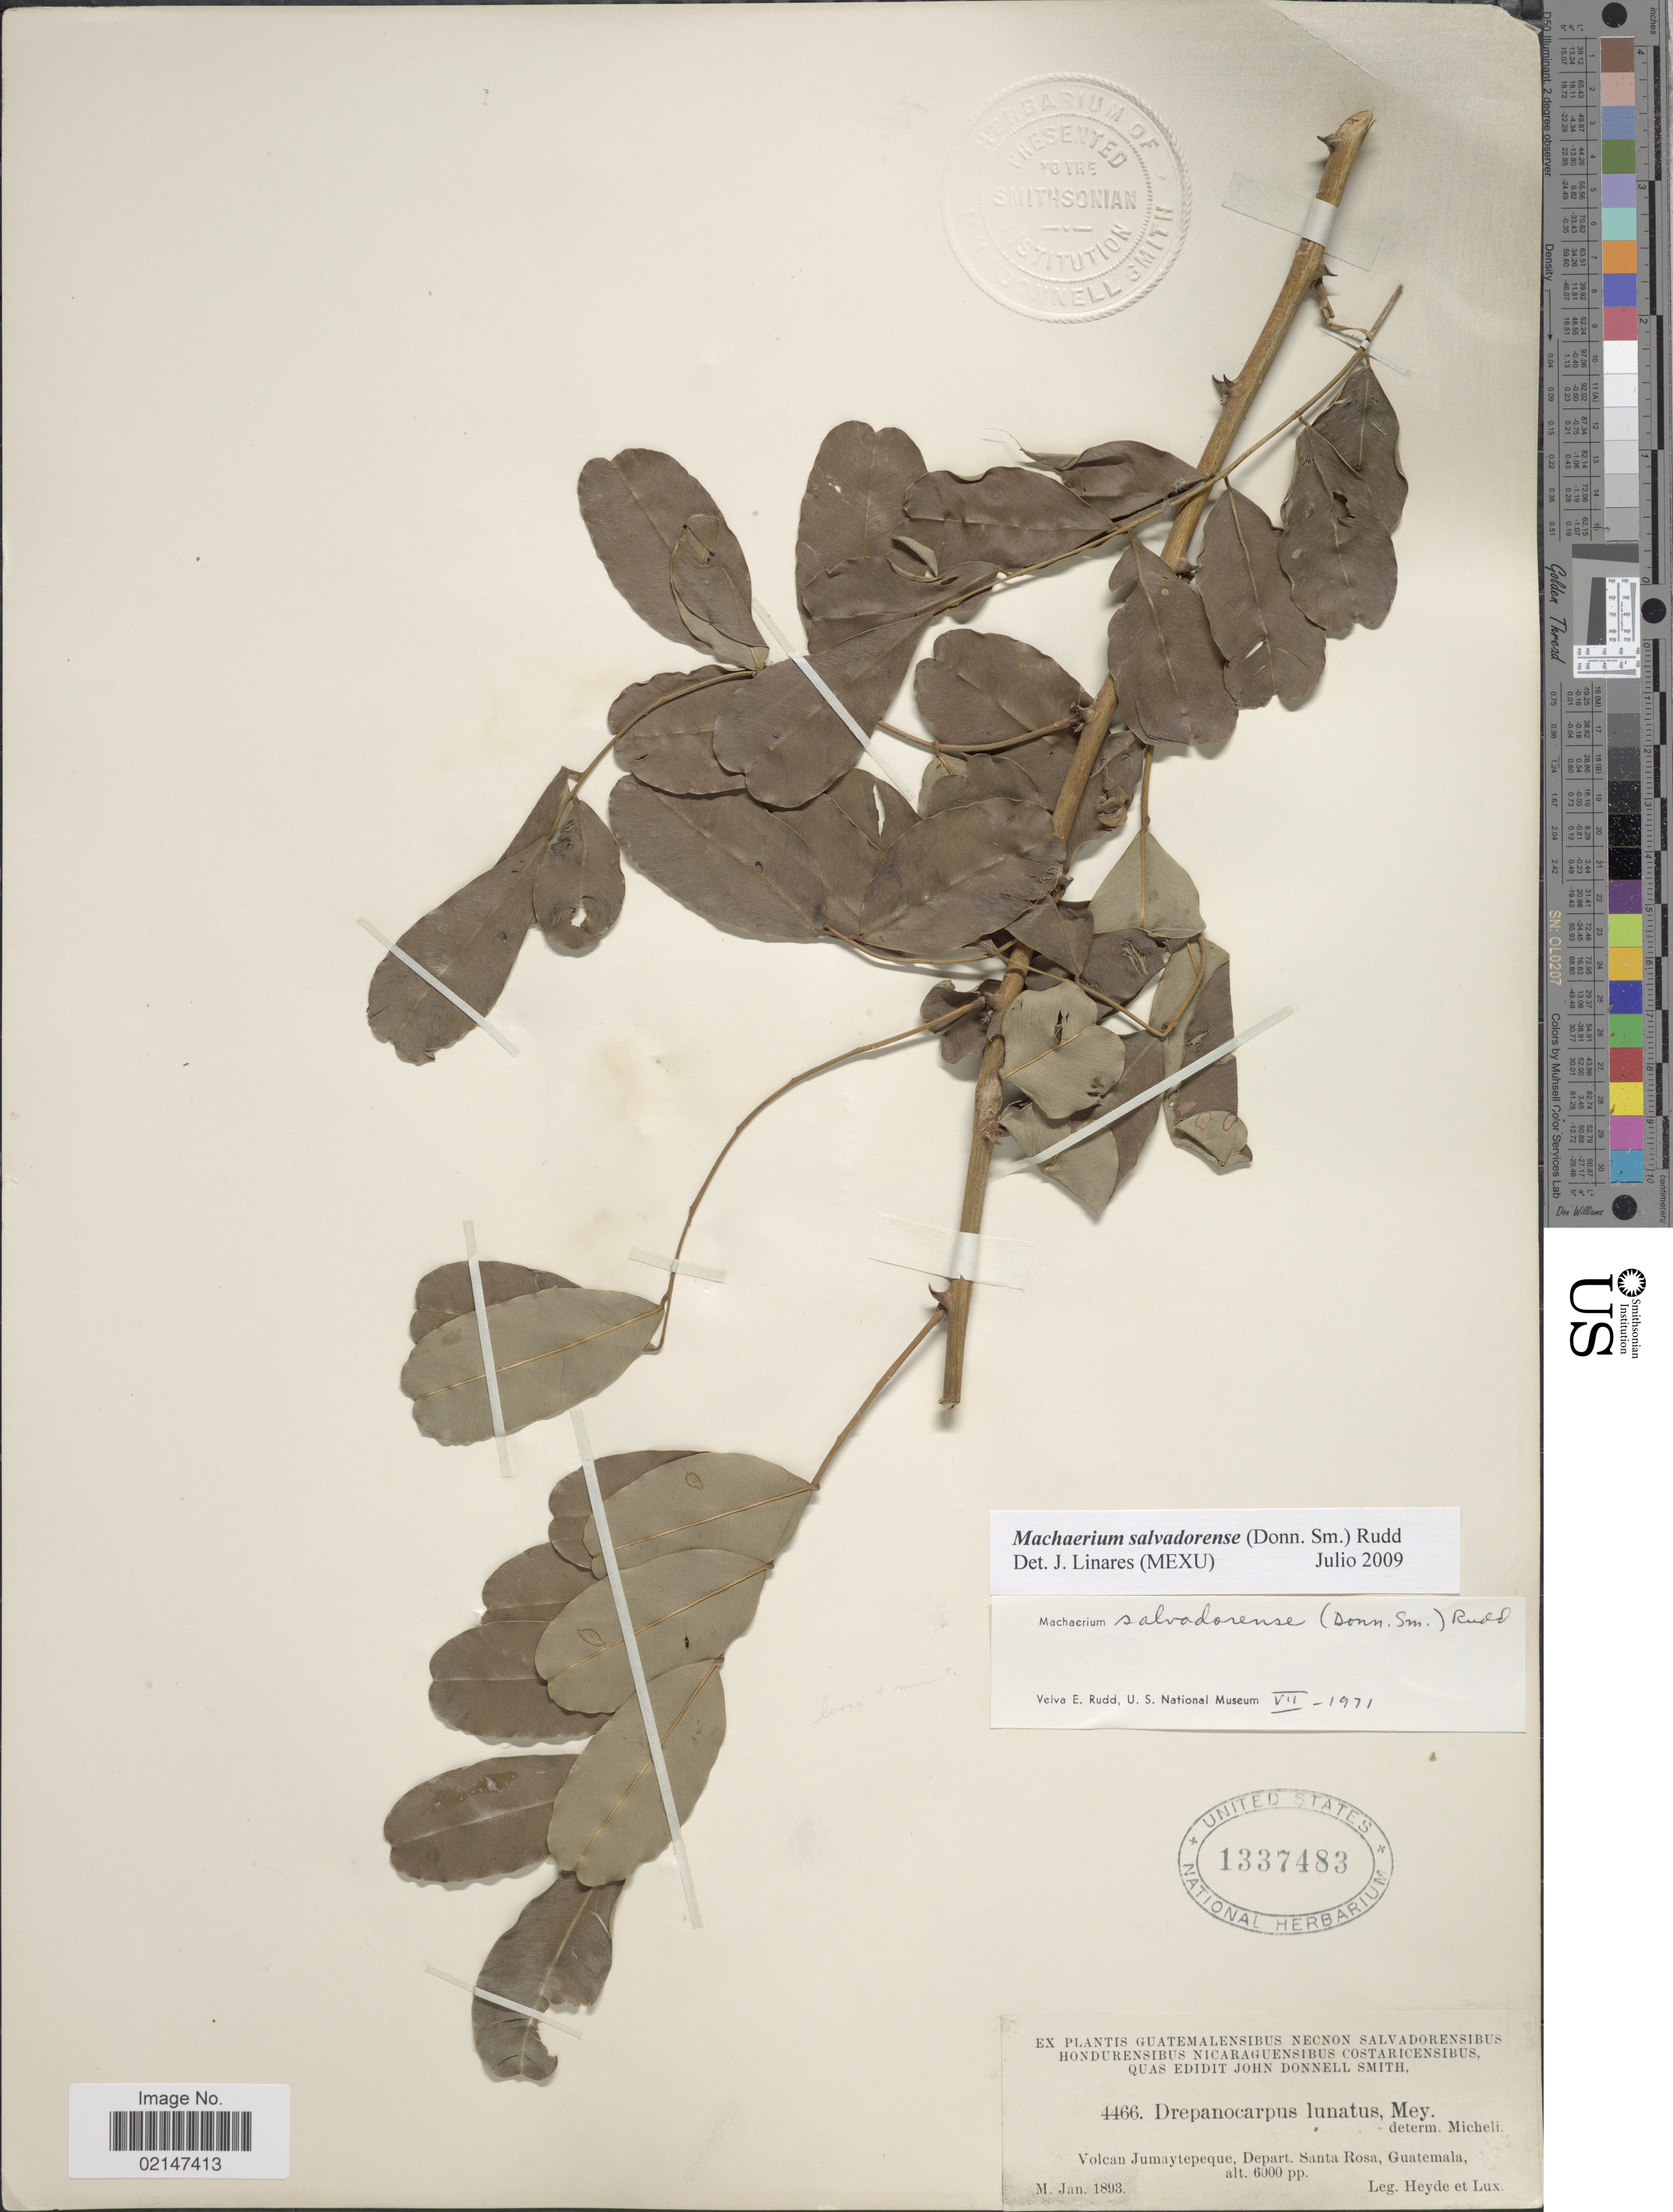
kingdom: Plantae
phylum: Tracheophyta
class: Magnoliopsida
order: Fabales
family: Fabaceae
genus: Machaerium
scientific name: Machaerium salvadorense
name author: (Donn. Sm.) Rudd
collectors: Heyde & Lux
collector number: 4466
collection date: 1893-01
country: Guatemala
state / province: Santa Rosa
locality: Volcan Jumaytepeque, Depart, Santa Rosa, Guatemala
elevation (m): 1829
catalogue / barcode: US 1337483